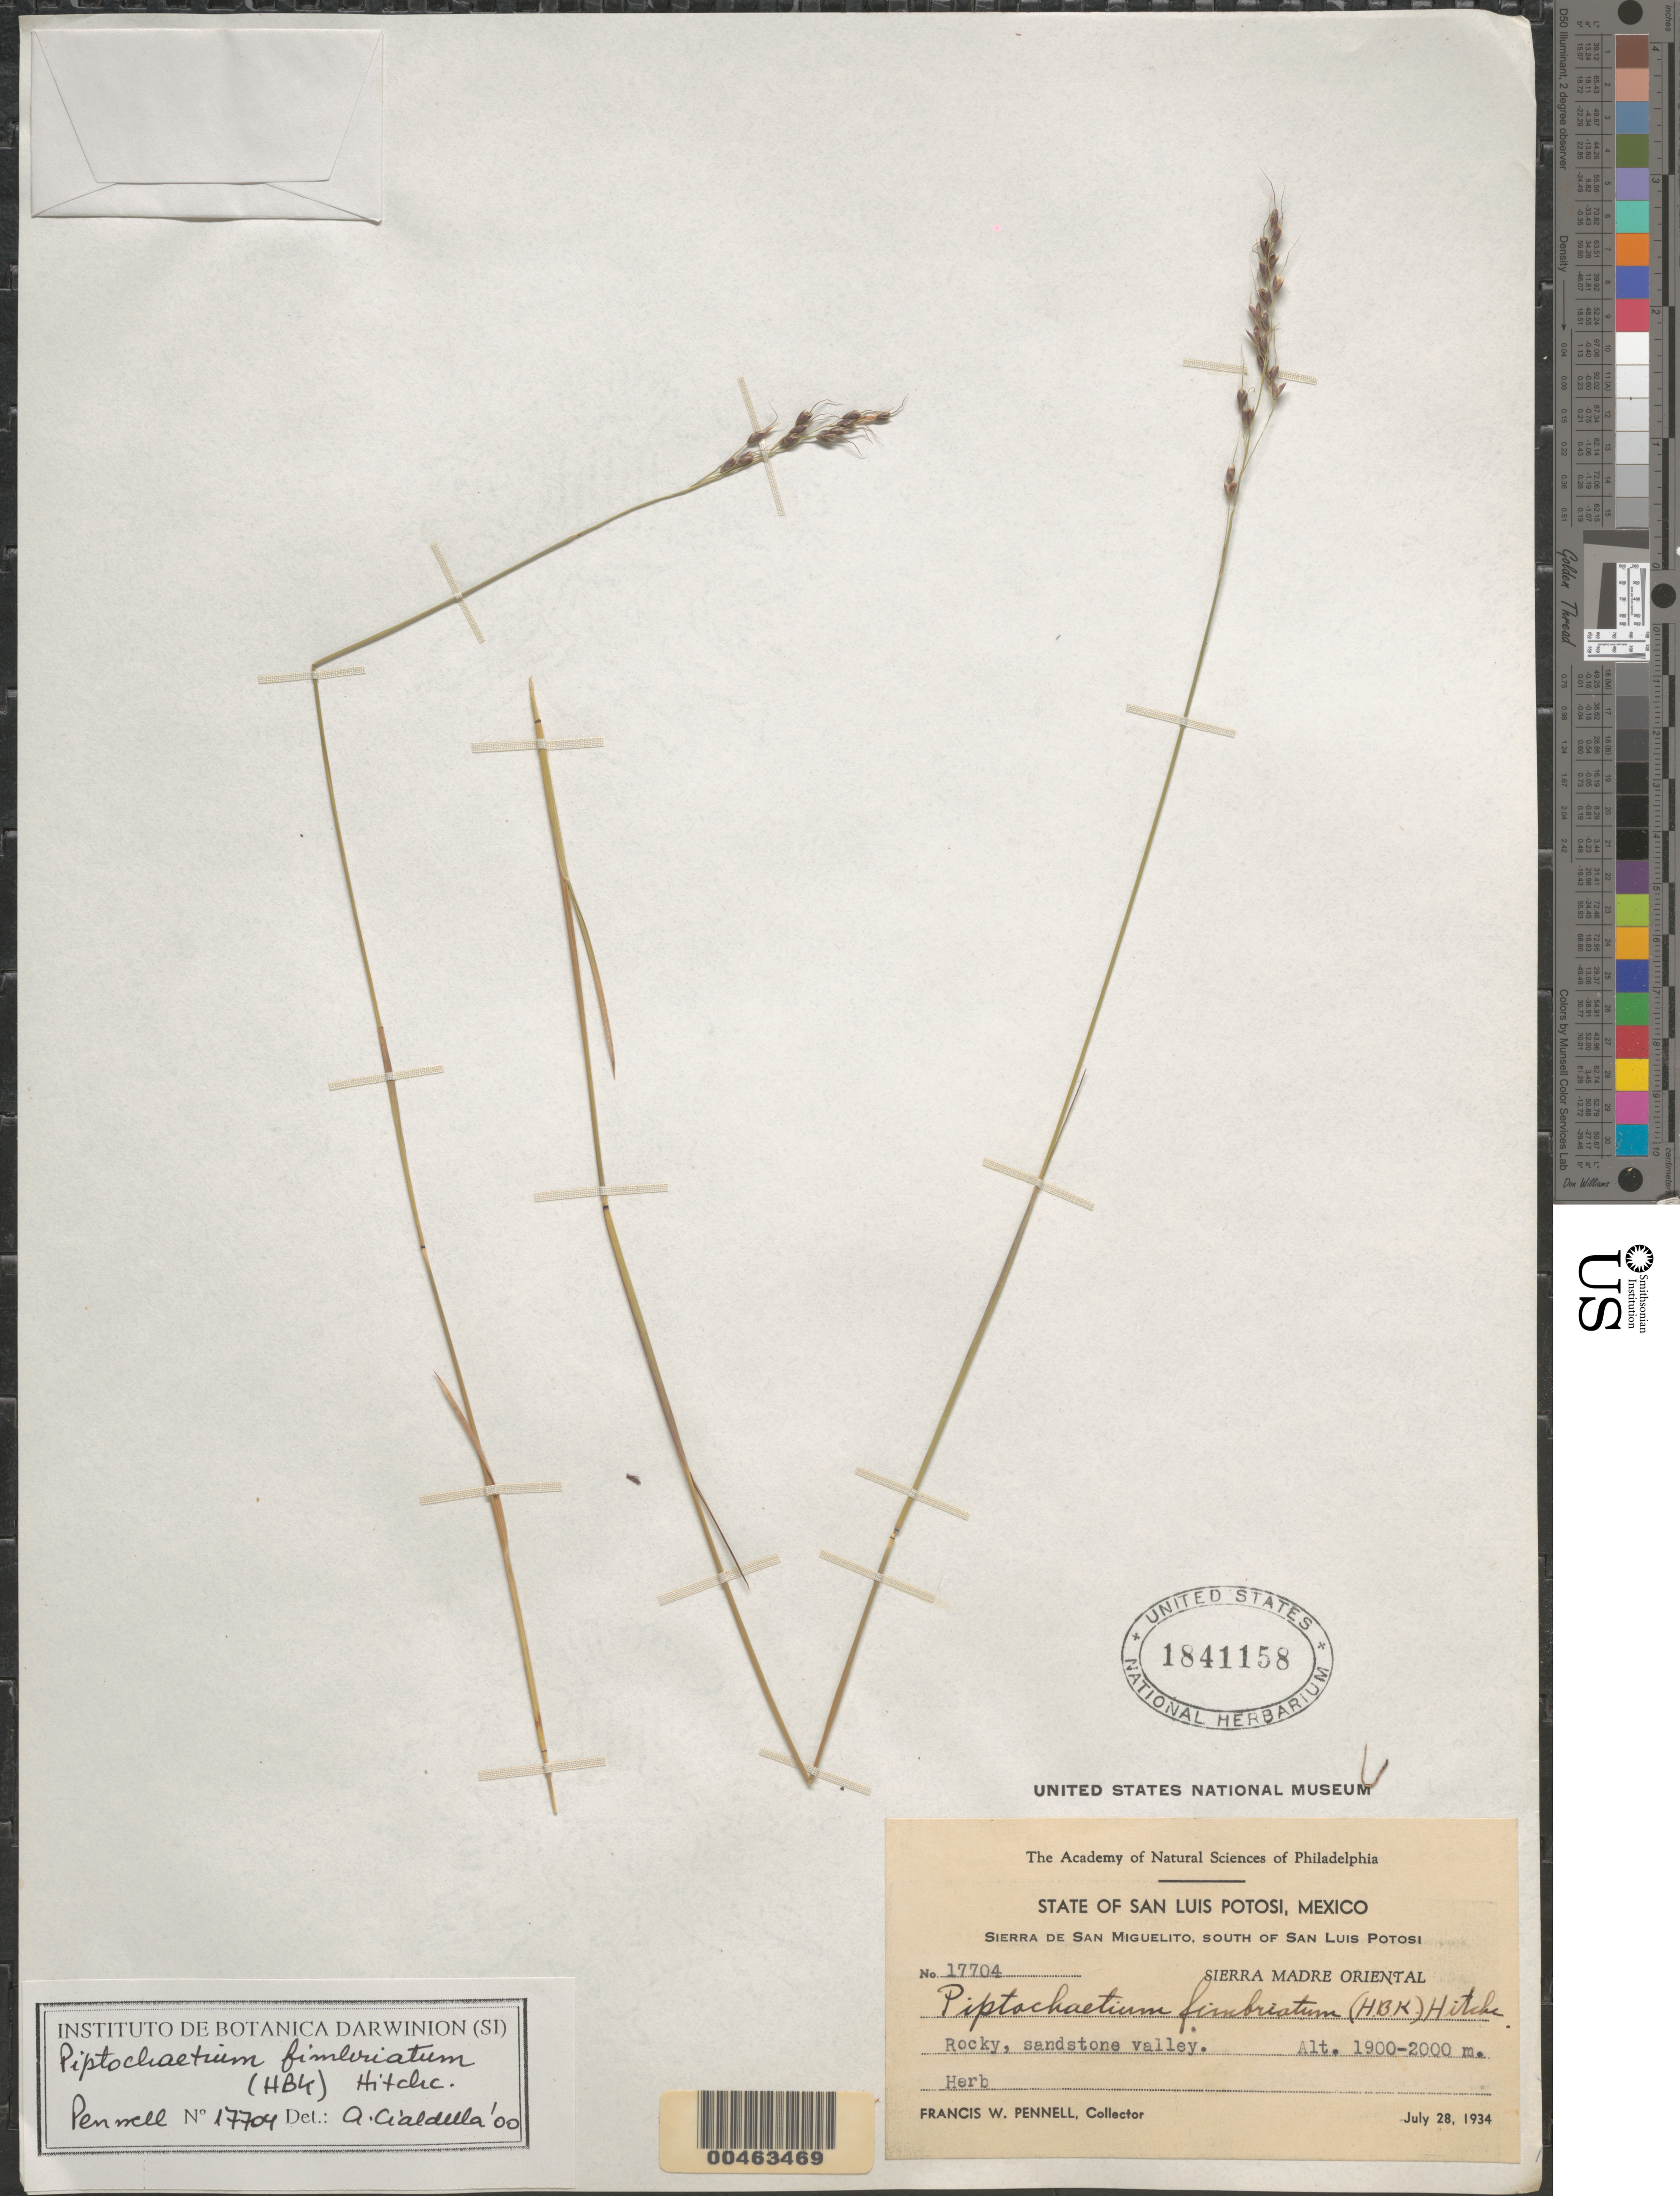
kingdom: Plantae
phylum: Tracheophyta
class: Liliopsida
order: Poales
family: Poaceae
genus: Piptochaetium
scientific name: Piptochaetium fimbriatum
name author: (Kunth) Hitchc.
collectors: F. W. Pennell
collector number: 17704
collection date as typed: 28 Jul 1934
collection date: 1934-07-28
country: Mexico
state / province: San Luis Potosi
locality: Sierra de San Miguelito, S of San Luis Potosi, Sierra Madre Oriental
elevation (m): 1900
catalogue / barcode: US 1841158